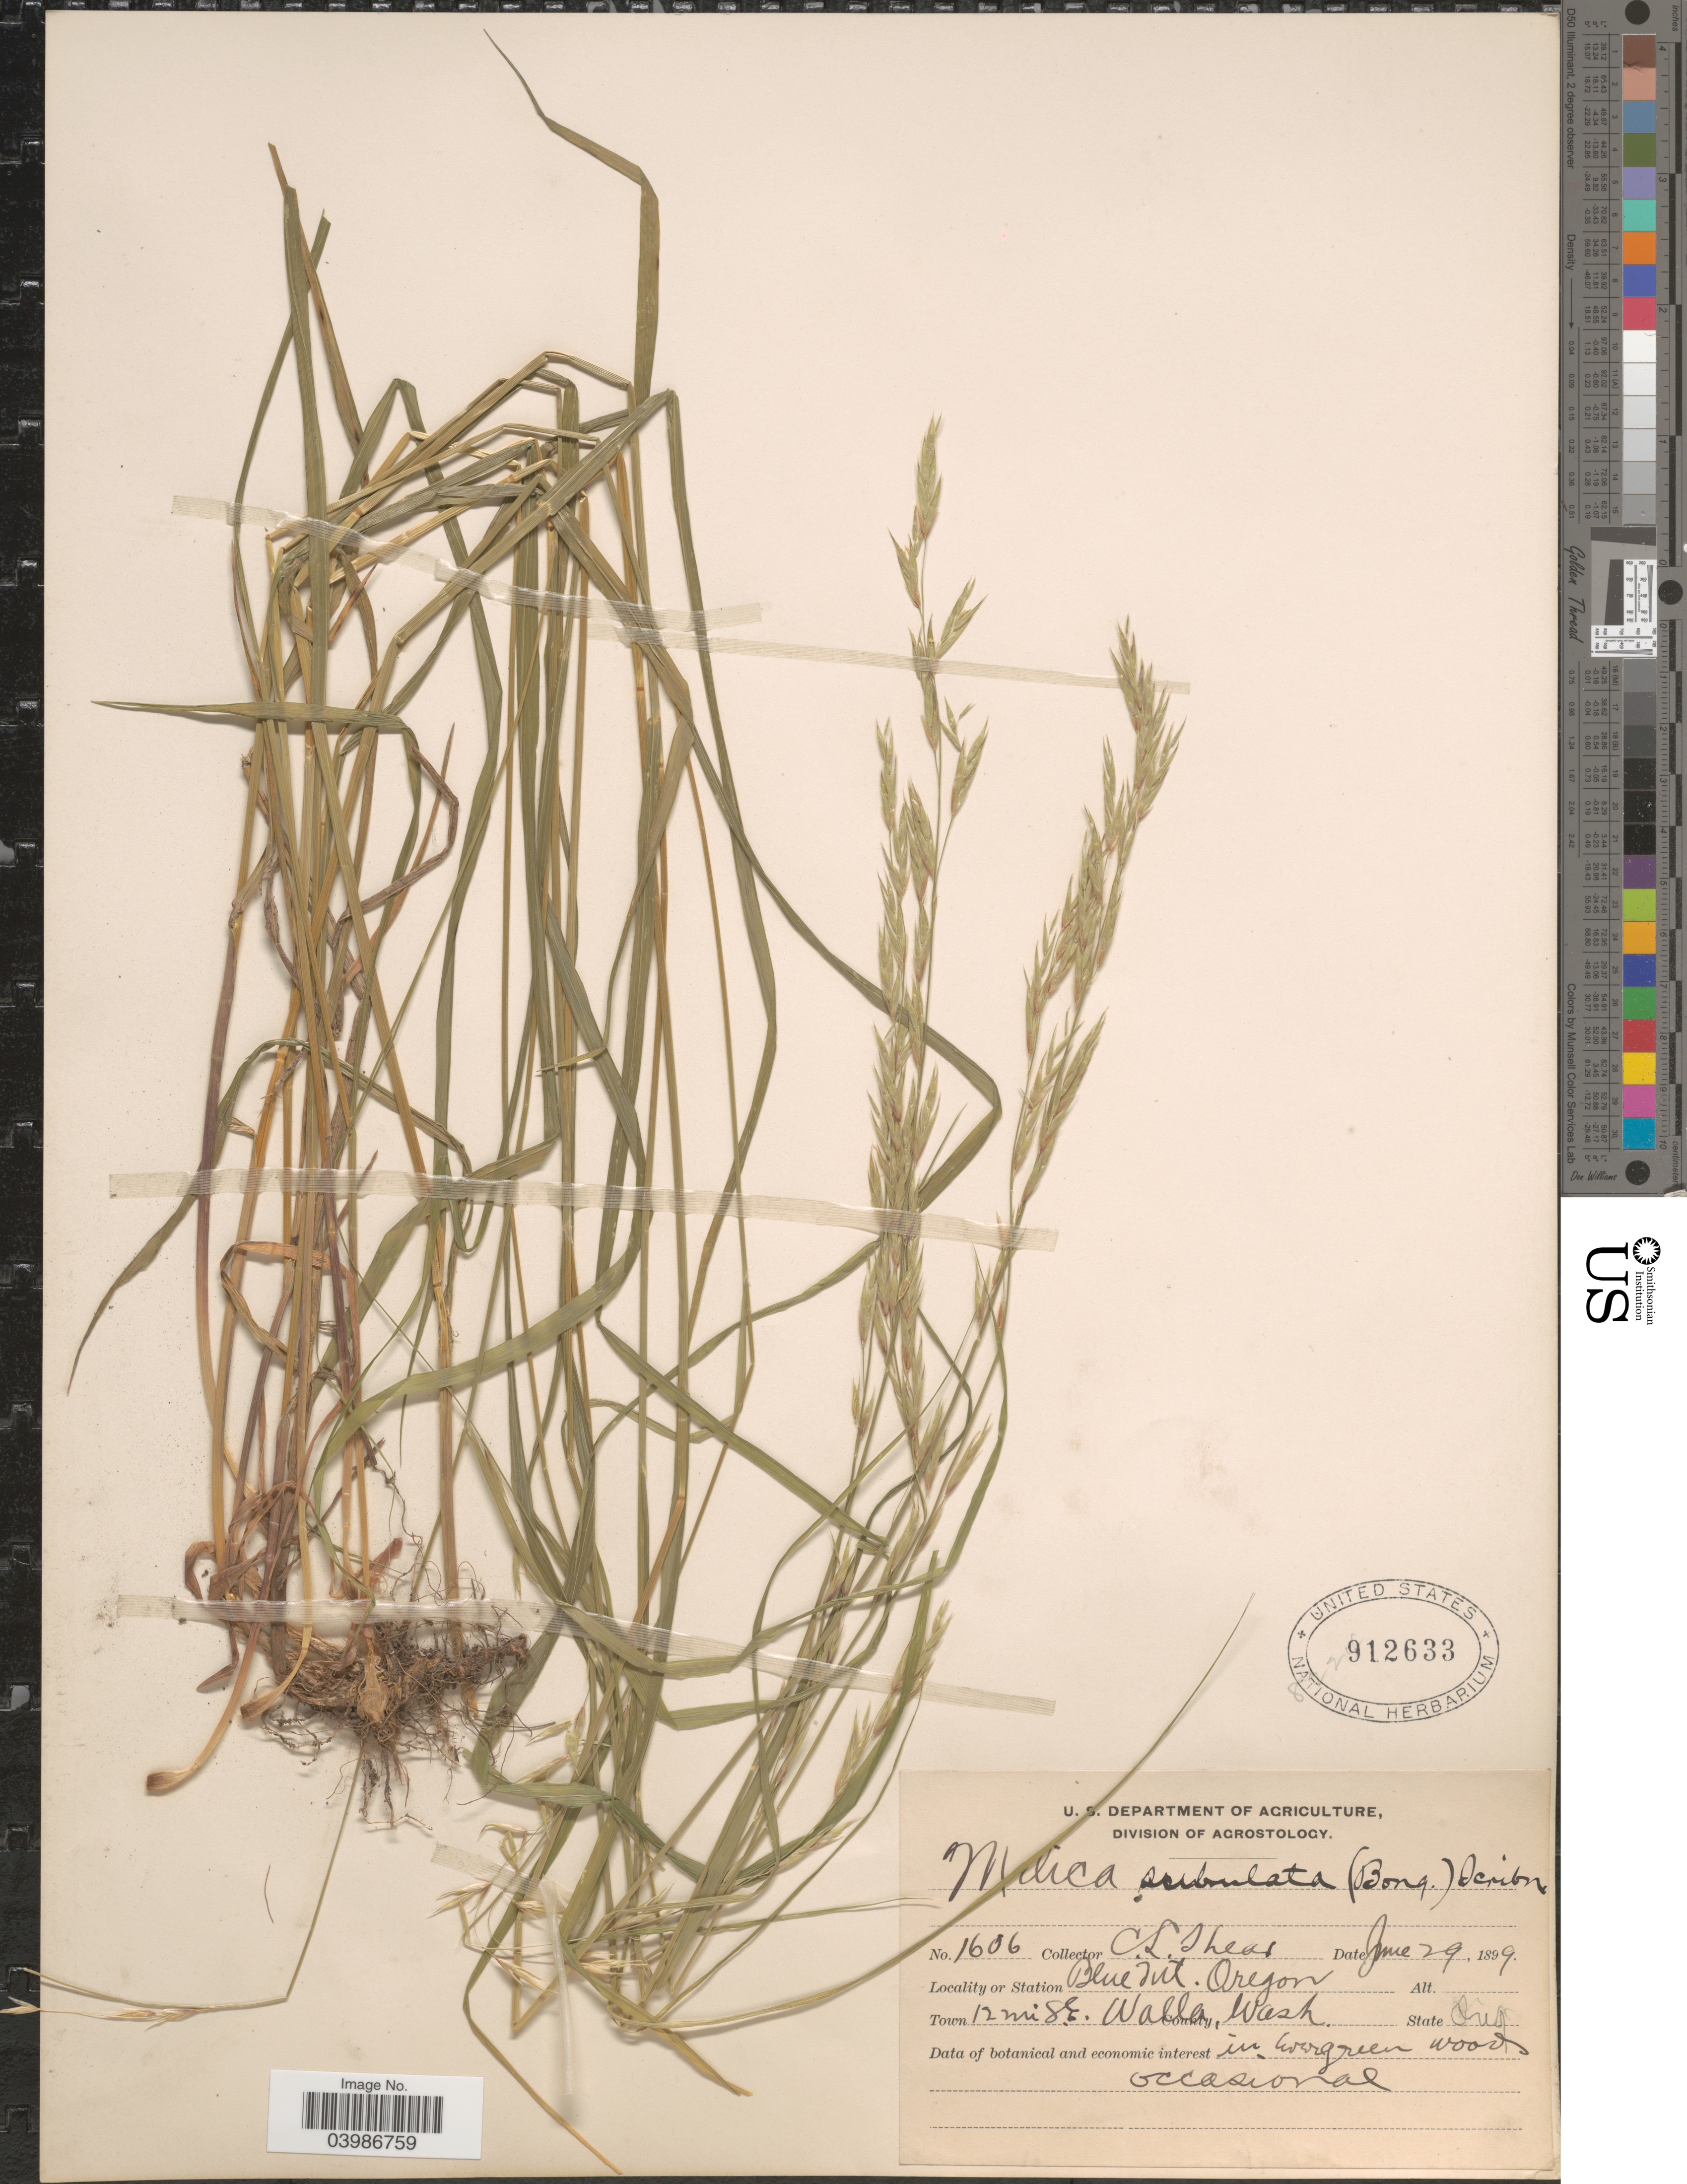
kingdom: Plantae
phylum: Tracheophyta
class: Liliopsida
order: Poales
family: Poaceae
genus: Melica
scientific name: Melica subulata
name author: (Griseb.) Scribn.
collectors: C. L. Shear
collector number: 1606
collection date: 1899-06-29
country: United States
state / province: Oregon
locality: Blue Mt. Town 12 mi S.E. Walla. County Wash.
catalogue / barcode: US 912633